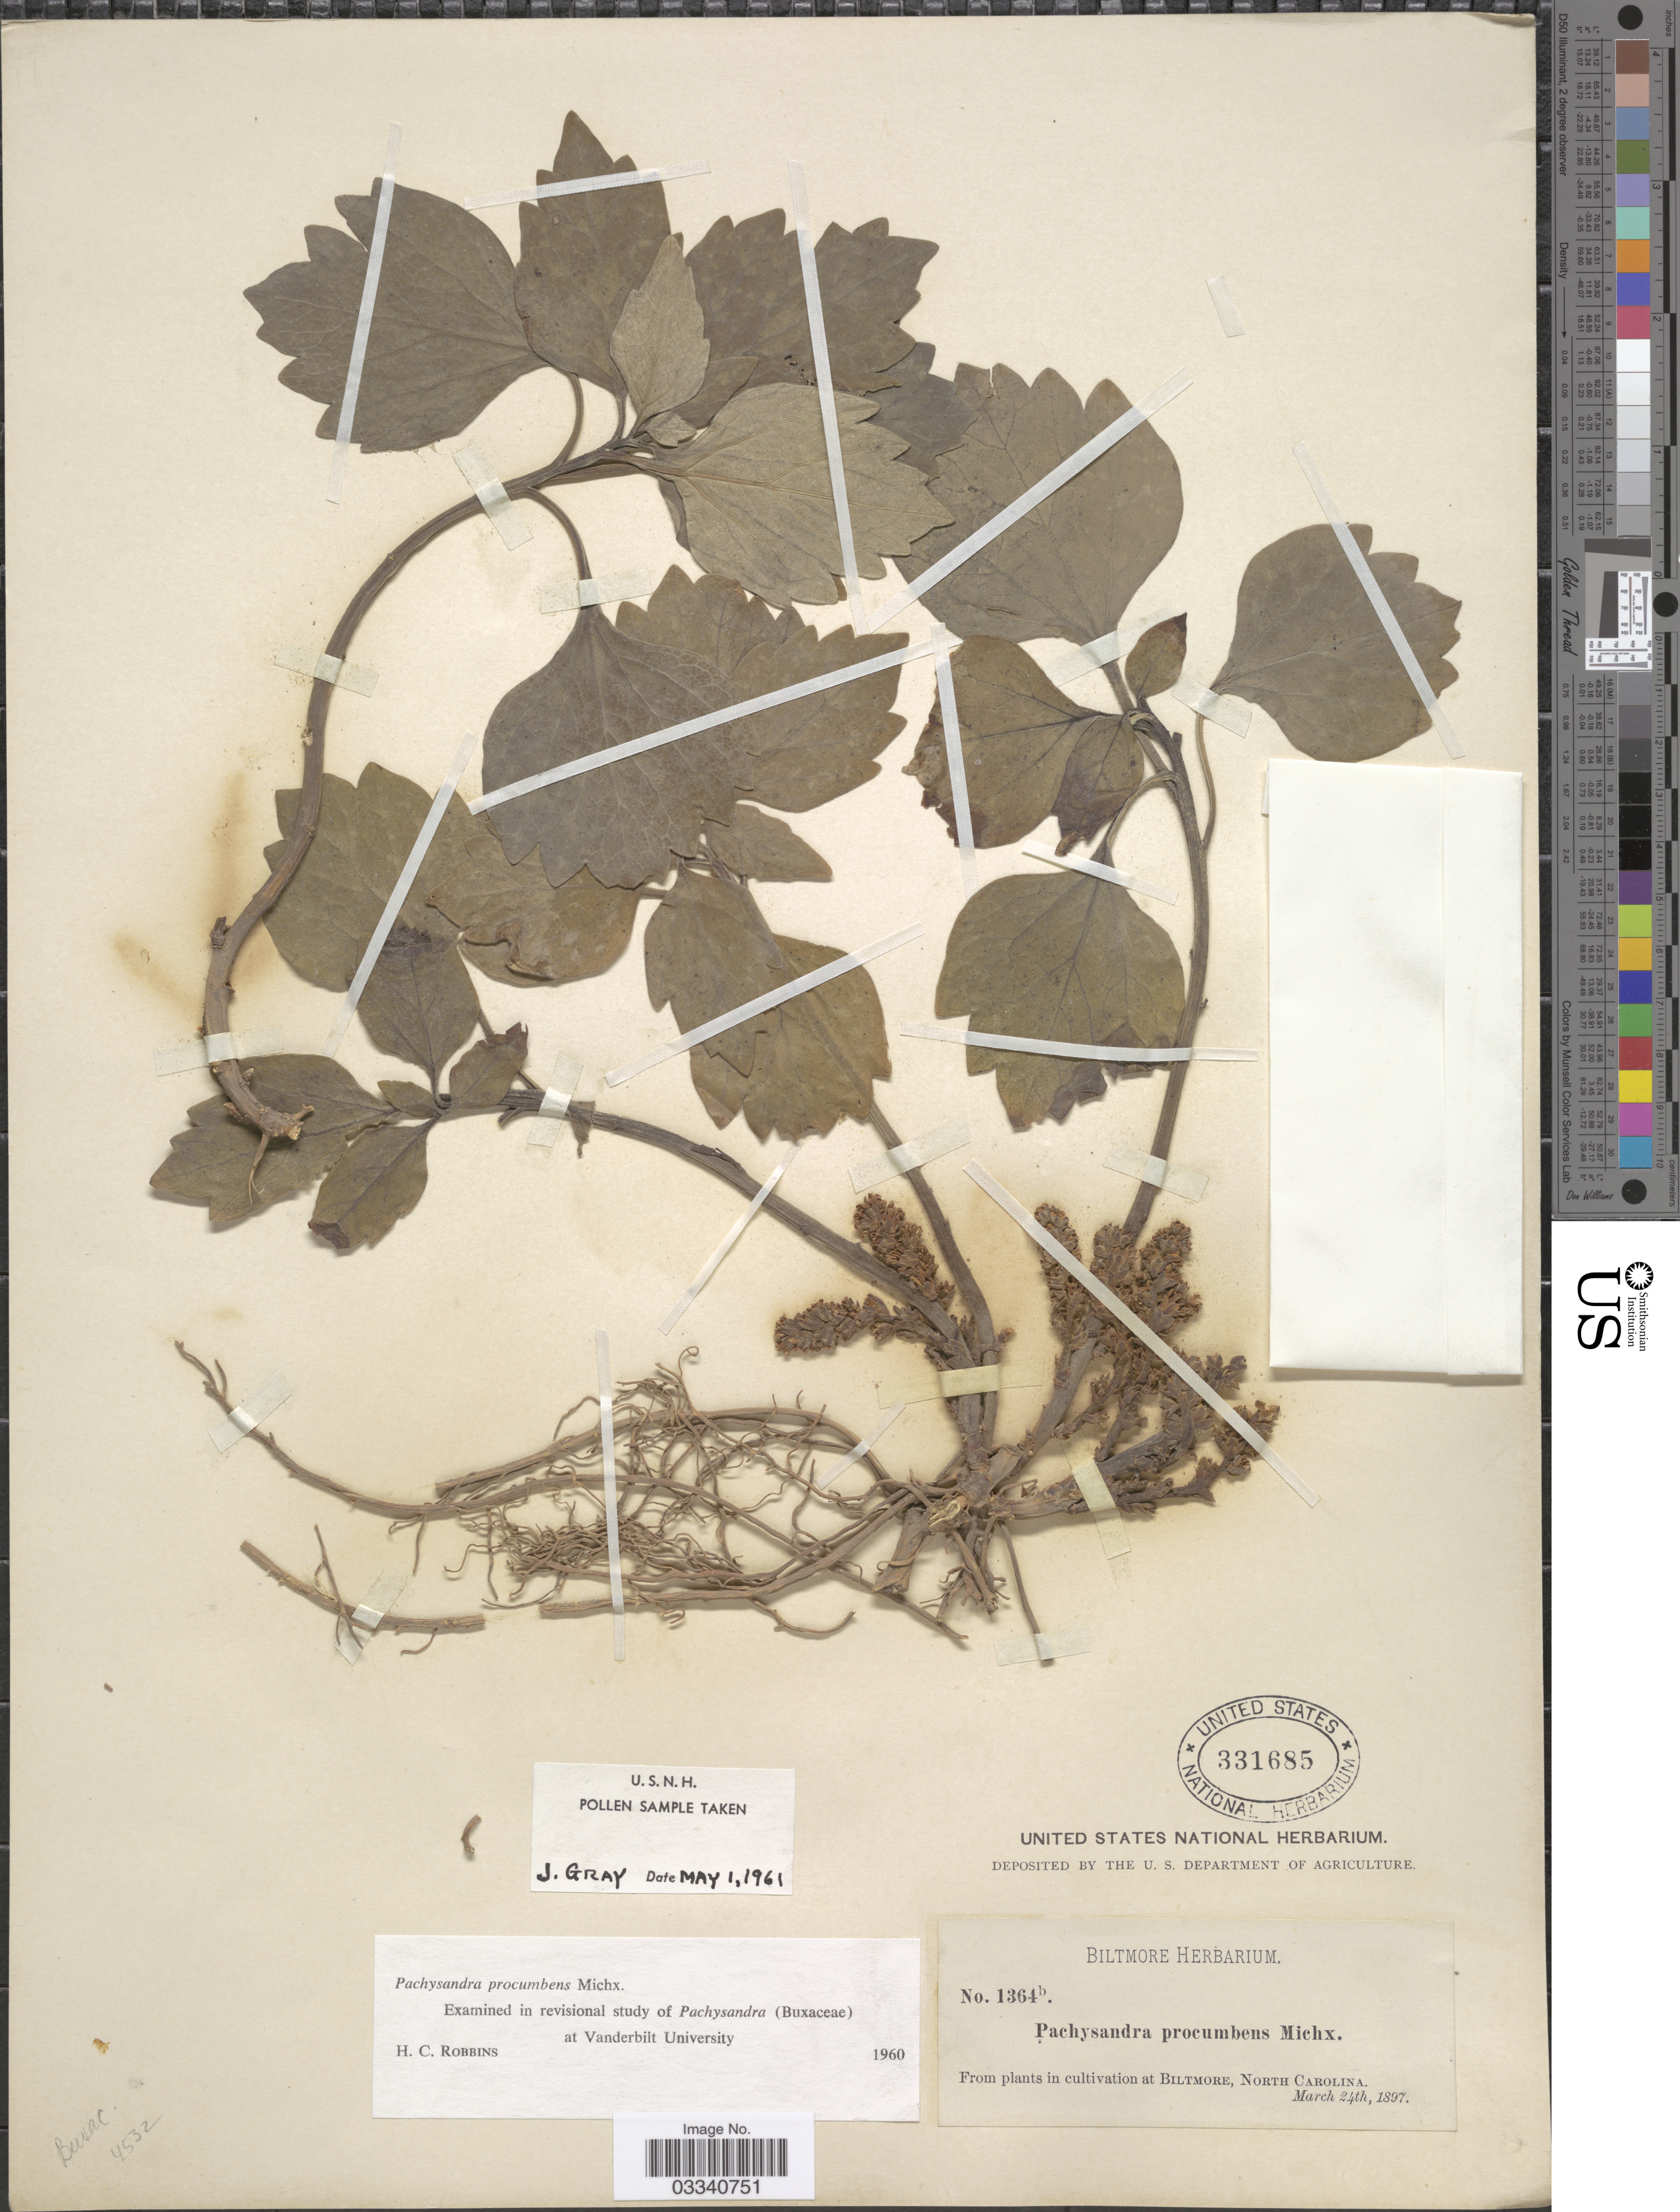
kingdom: Plantae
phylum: Tracheophyta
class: Magnoliopsida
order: Buxales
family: Buxaceae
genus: Pachysandra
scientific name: Pachysandra procumbens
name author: Michx.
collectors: ex herb. Biltmore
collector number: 1364b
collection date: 1897-03-24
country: United States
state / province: North Carolina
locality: In cultivation at Biltmore.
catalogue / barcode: US 331685